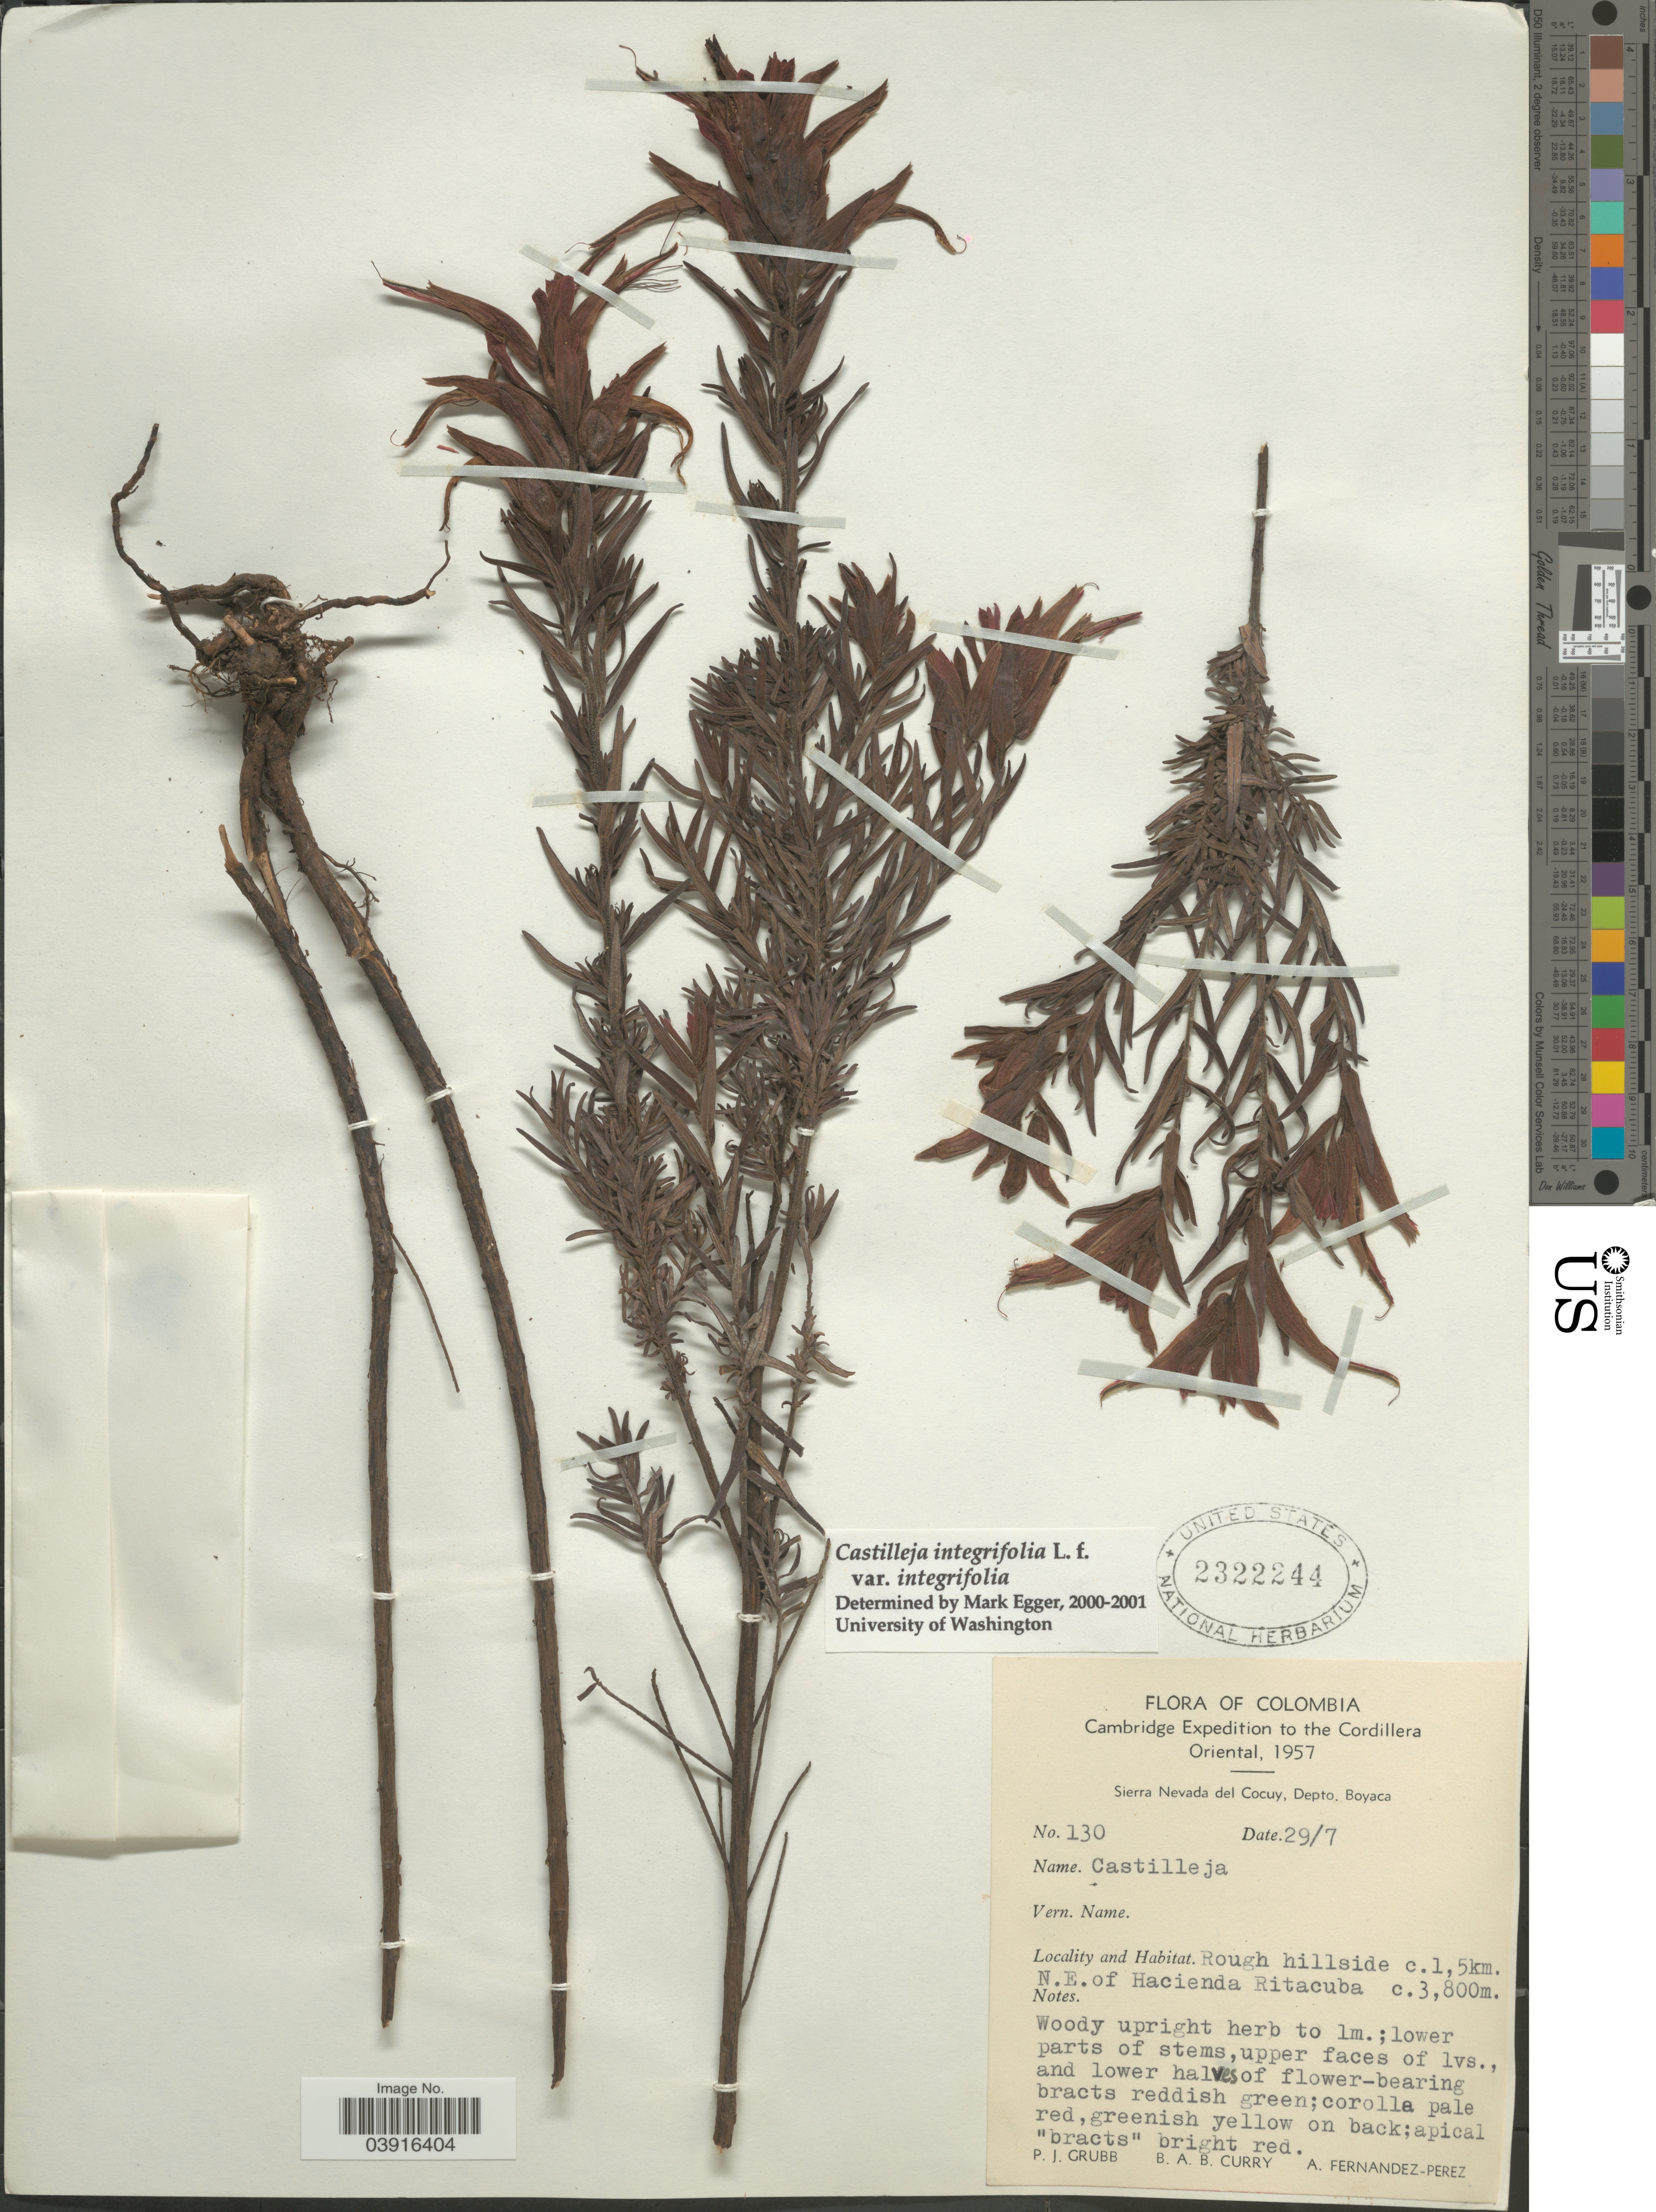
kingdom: Plantae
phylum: Tracheophyta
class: Magnoliopsida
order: Lamiales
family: Orobanchaceae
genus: Castilleja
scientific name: Castilleja integrifolia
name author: L. f.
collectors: P. J. Grubb, B. A. B. Curry & A. Fernández-Pérez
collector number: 130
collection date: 1957-07-29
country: Colombia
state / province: Boyacá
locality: The Cordillera Oriental. Sierra Nevada del Cocuy, Depto. Boyaca. Rough hillside c. 1.5km N.E. of Hacienda Ritacuba.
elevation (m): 3800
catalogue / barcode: US 2322244